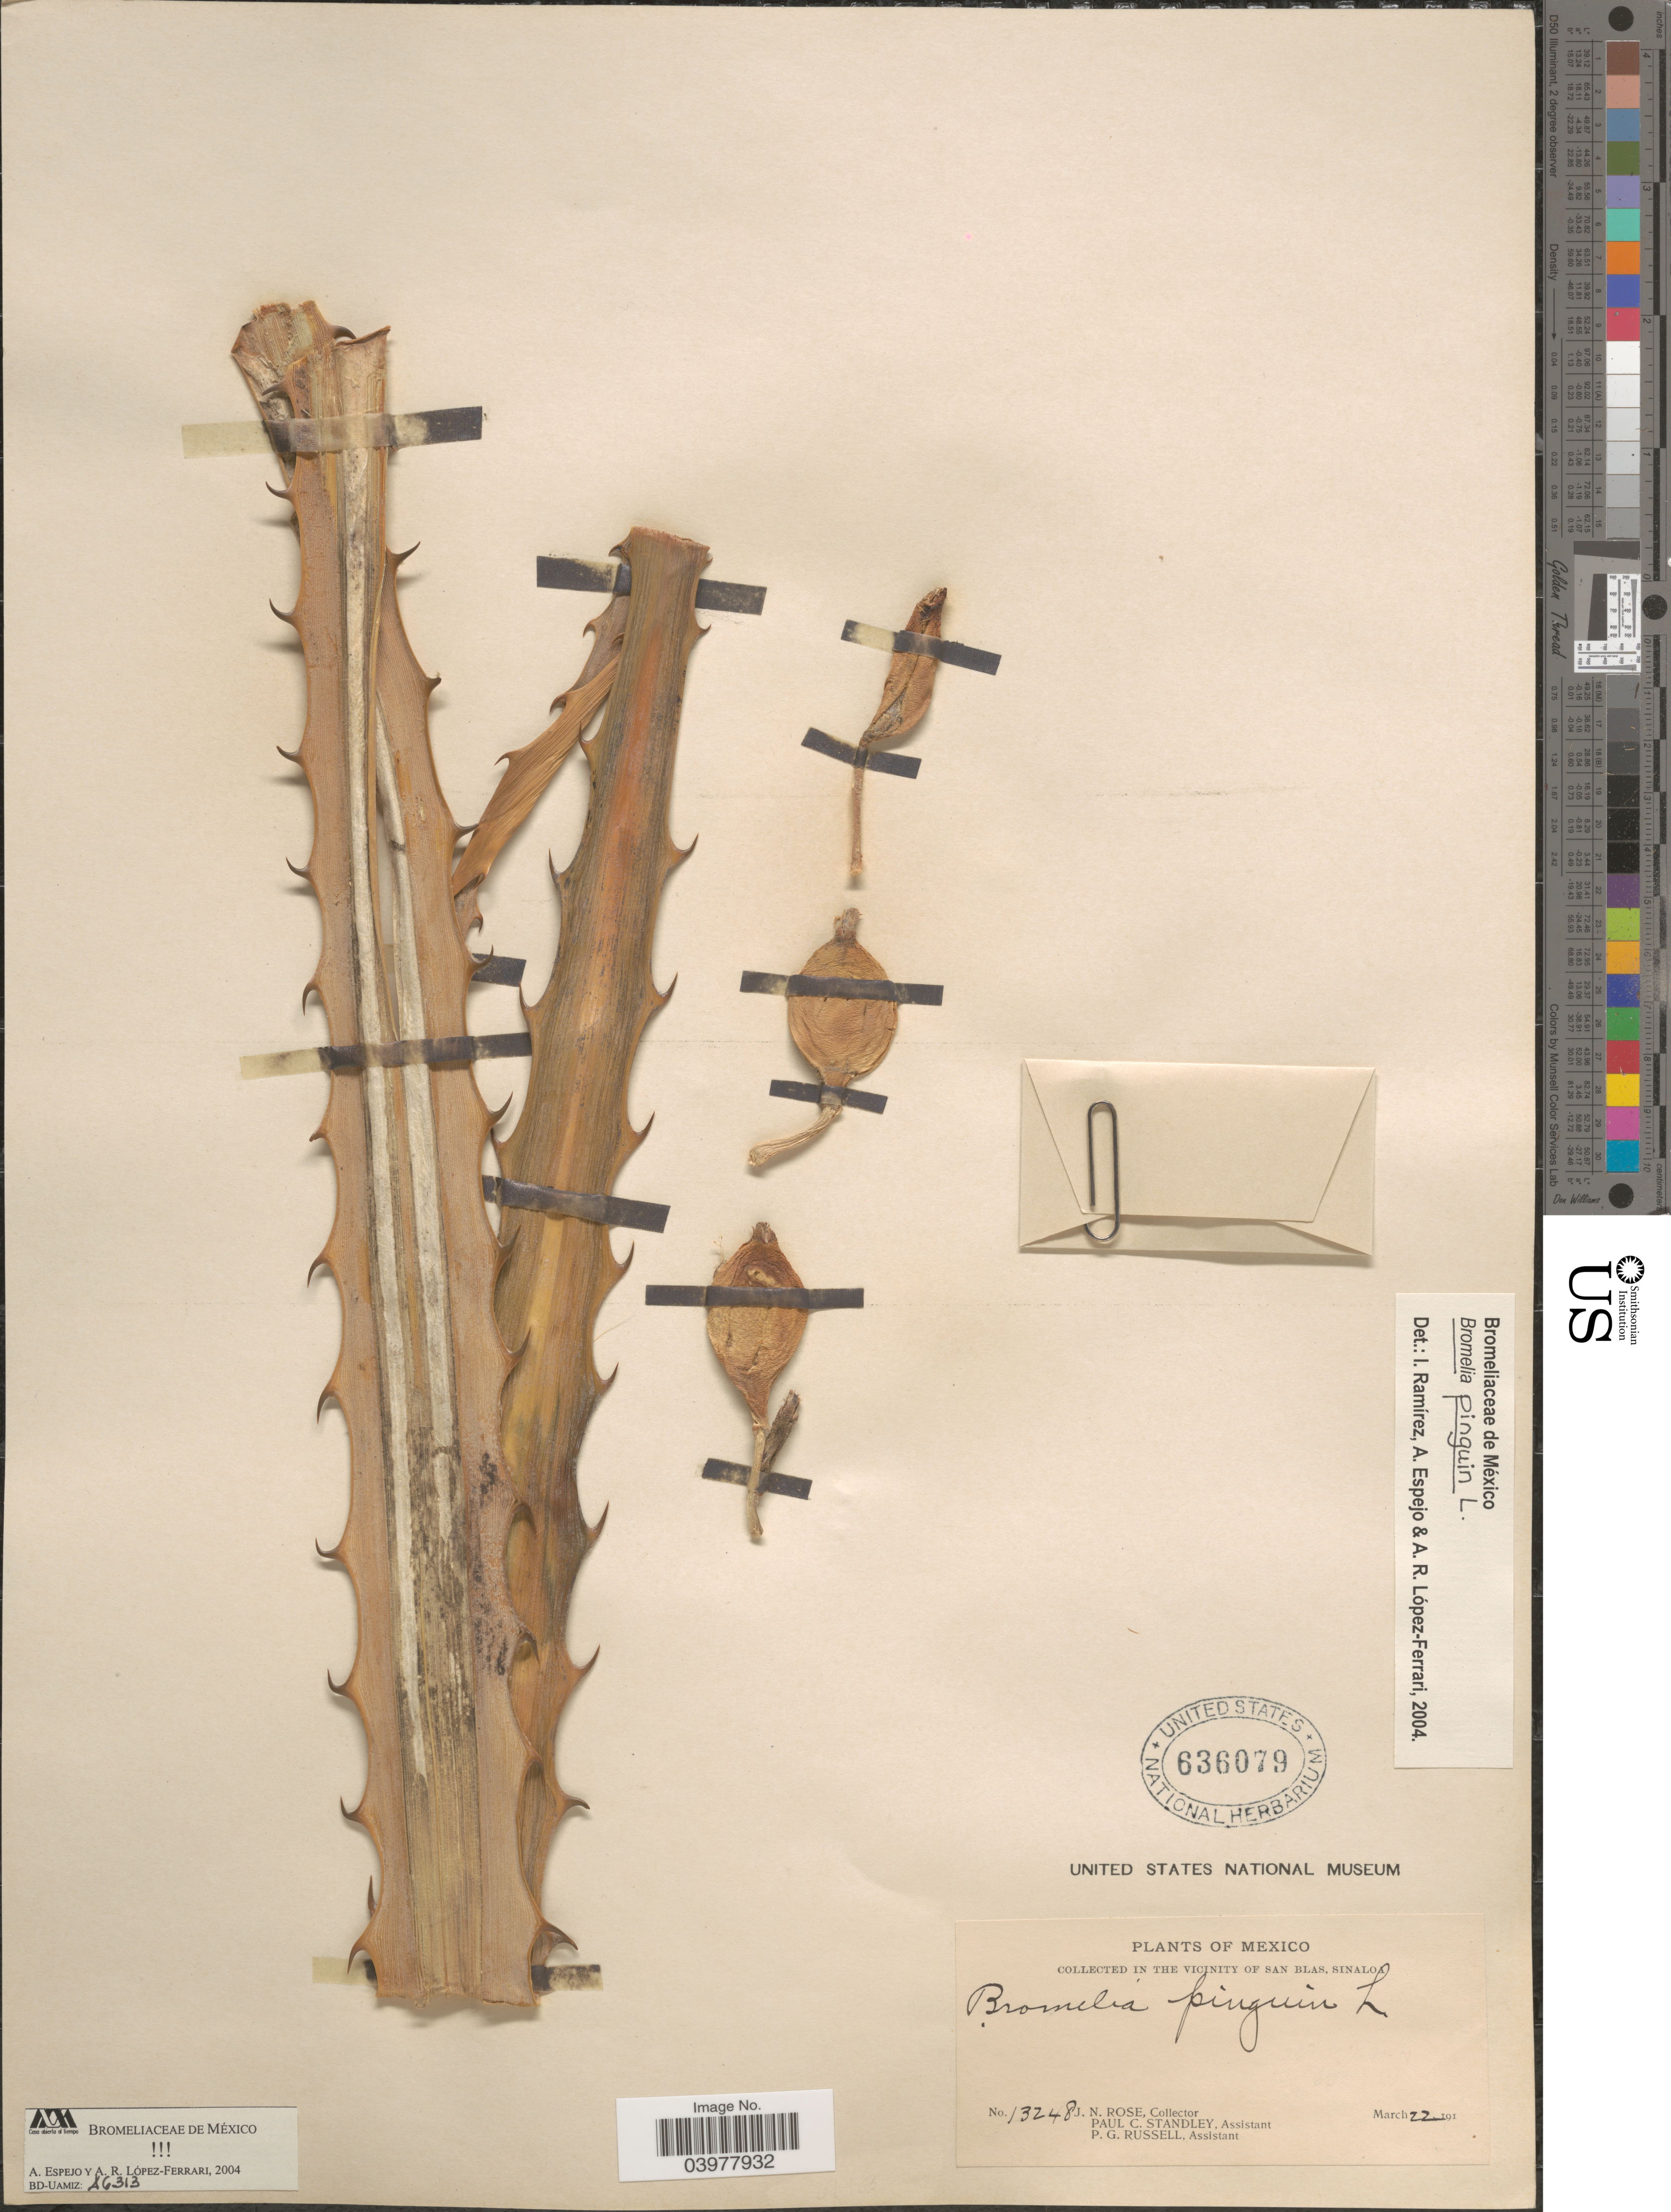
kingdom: Plantae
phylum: Tracheophyta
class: Liliopsida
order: Poales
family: Bromeliaceae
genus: Bromelia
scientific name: Bromelia pinguin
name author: L.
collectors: J. N. Rose, P. C. Standley & P. G. Russell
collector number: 13248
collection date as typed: March 22 191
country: Mexico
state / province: Sinaloa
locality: In the Vicinity of San Blas.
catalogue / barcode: US 636079